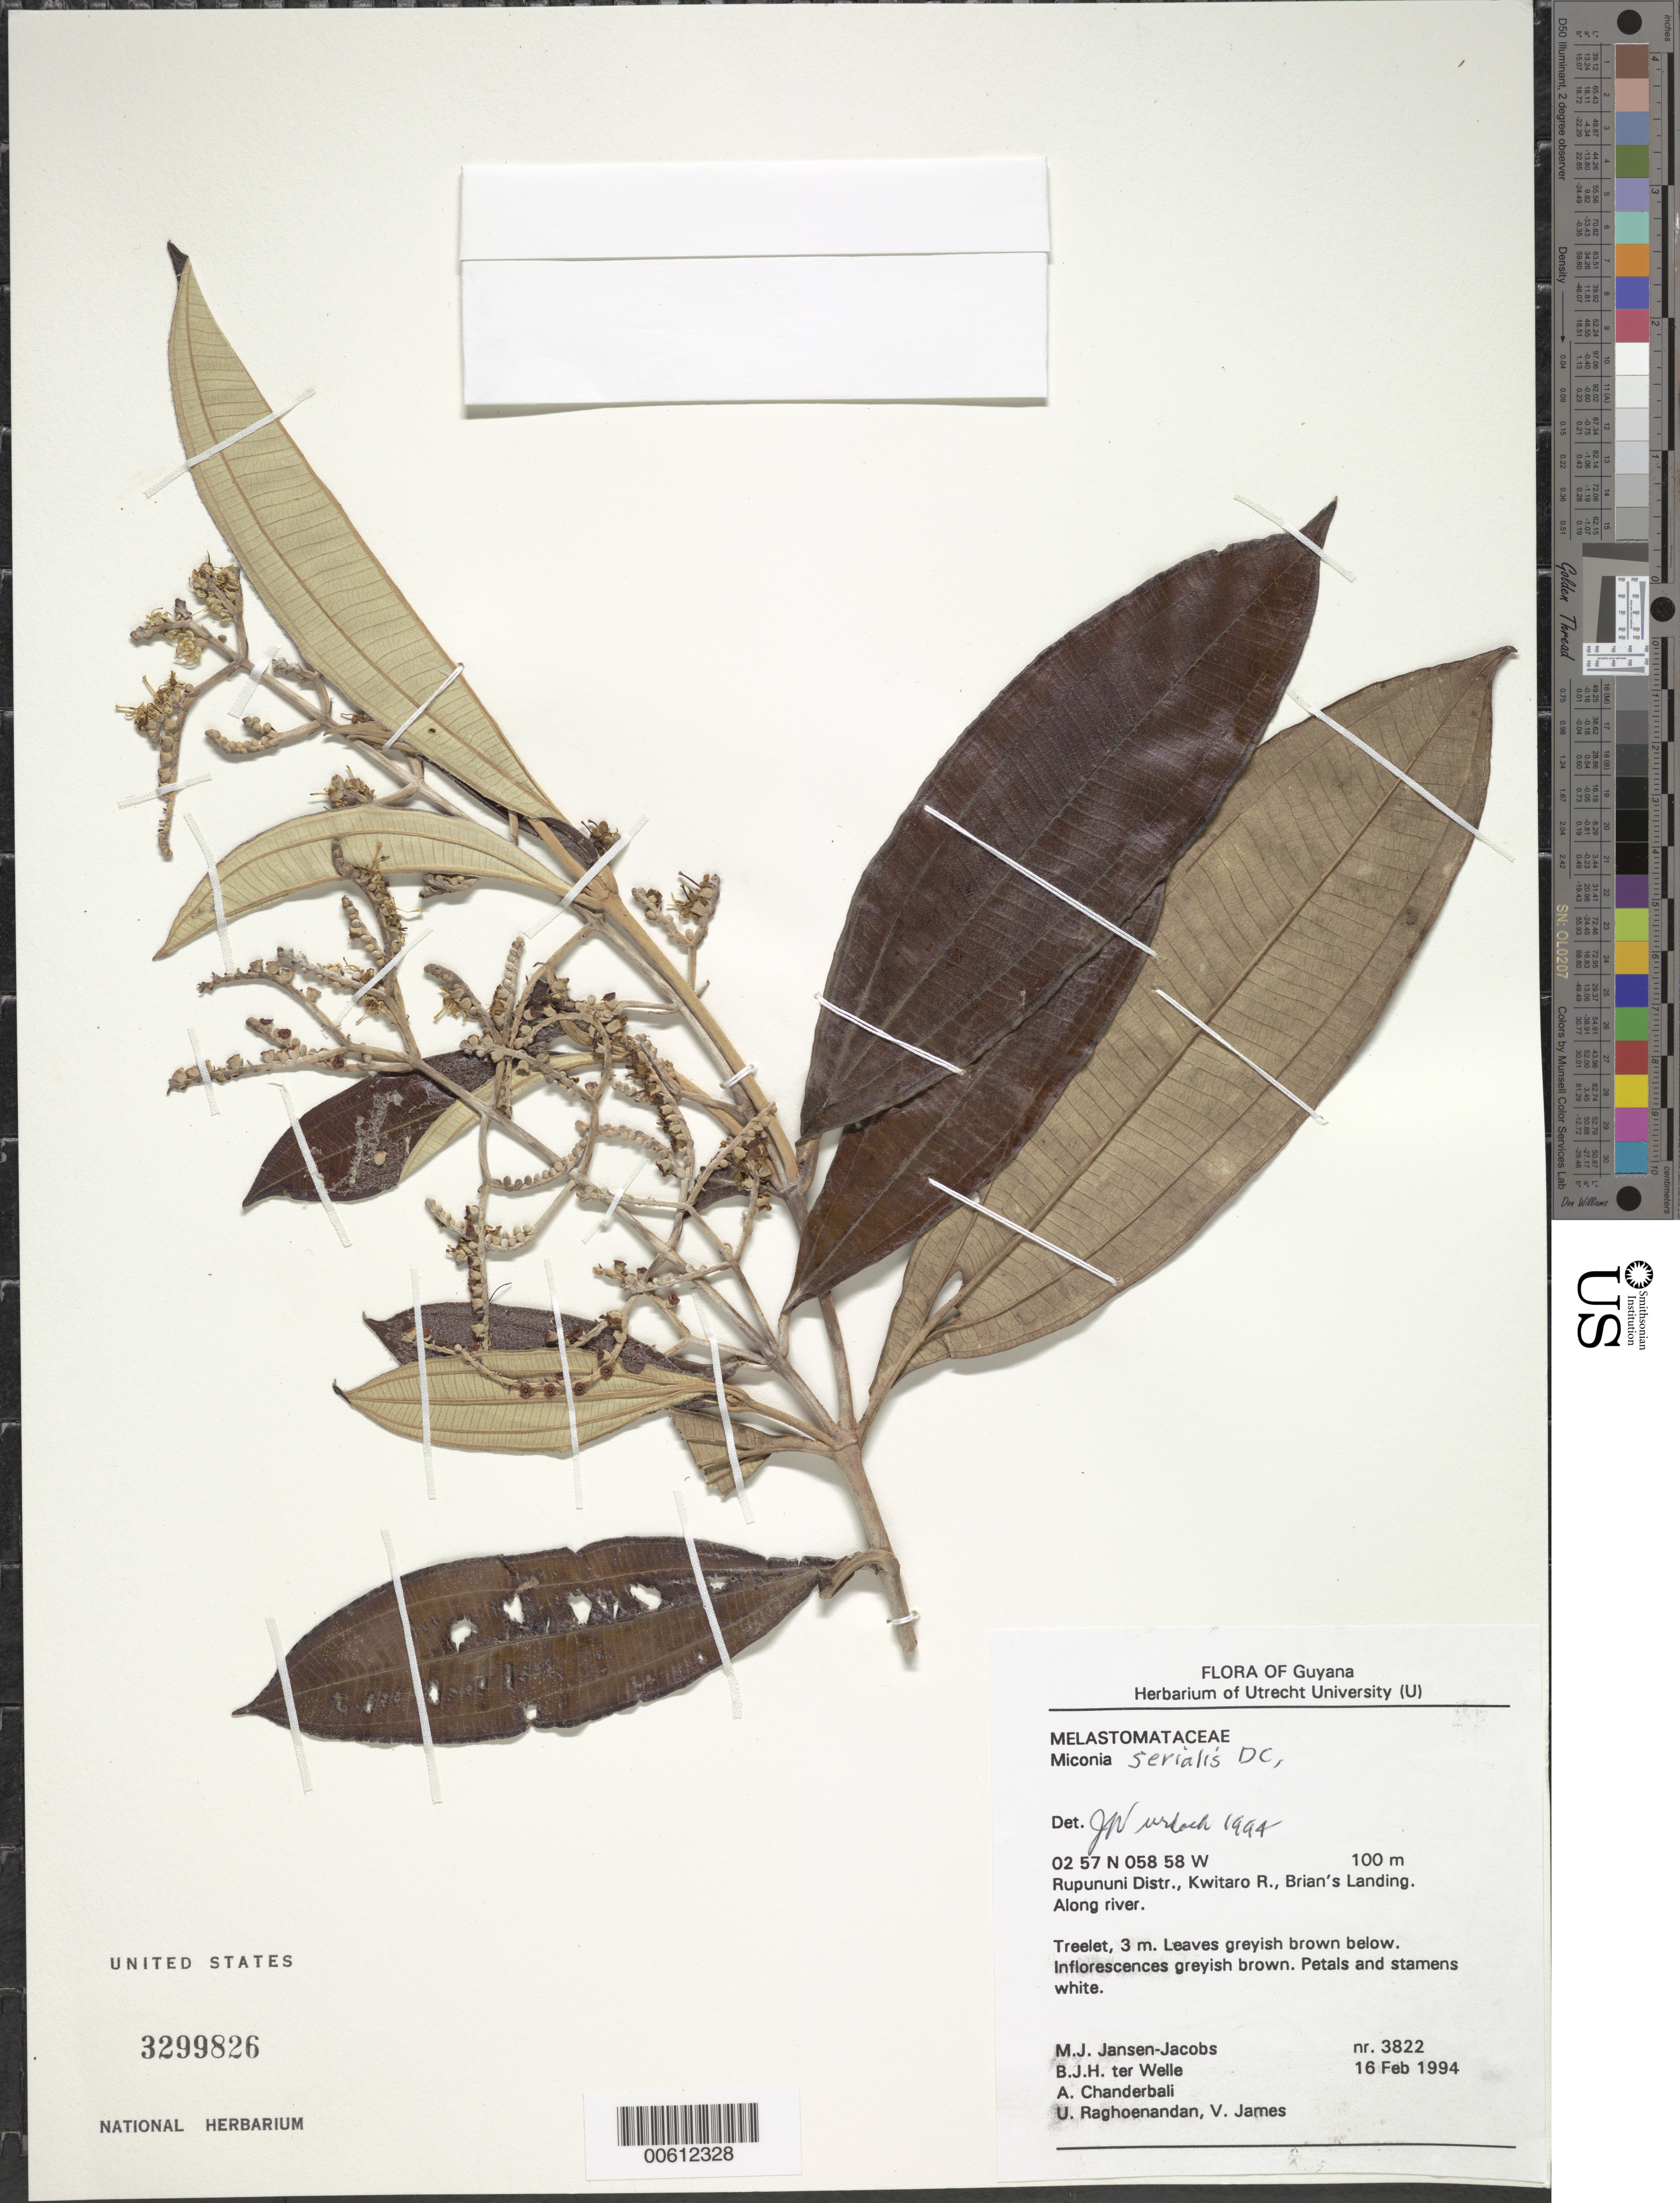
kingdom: Plantae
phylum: Tracheophyta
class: Magnoliopsida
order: Myrtales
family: Melastomataceae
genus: Miconia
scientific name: Miconia serialis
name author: DC.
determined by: Wurdack, John J., (US), US (UNITED STATES)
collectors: M. J. Jansen-Jacobs, B. Welle, A. S. Chanderbali, U. Raghoenandan & V. James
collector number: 3822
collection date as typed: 16-Feb-94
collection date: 1994-02-16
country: Guyana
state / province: U. Takutu-U. Essequibo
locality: Brian's Landing, Kwitaro R.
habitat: Along river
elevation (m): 100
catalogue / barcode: US 3299826